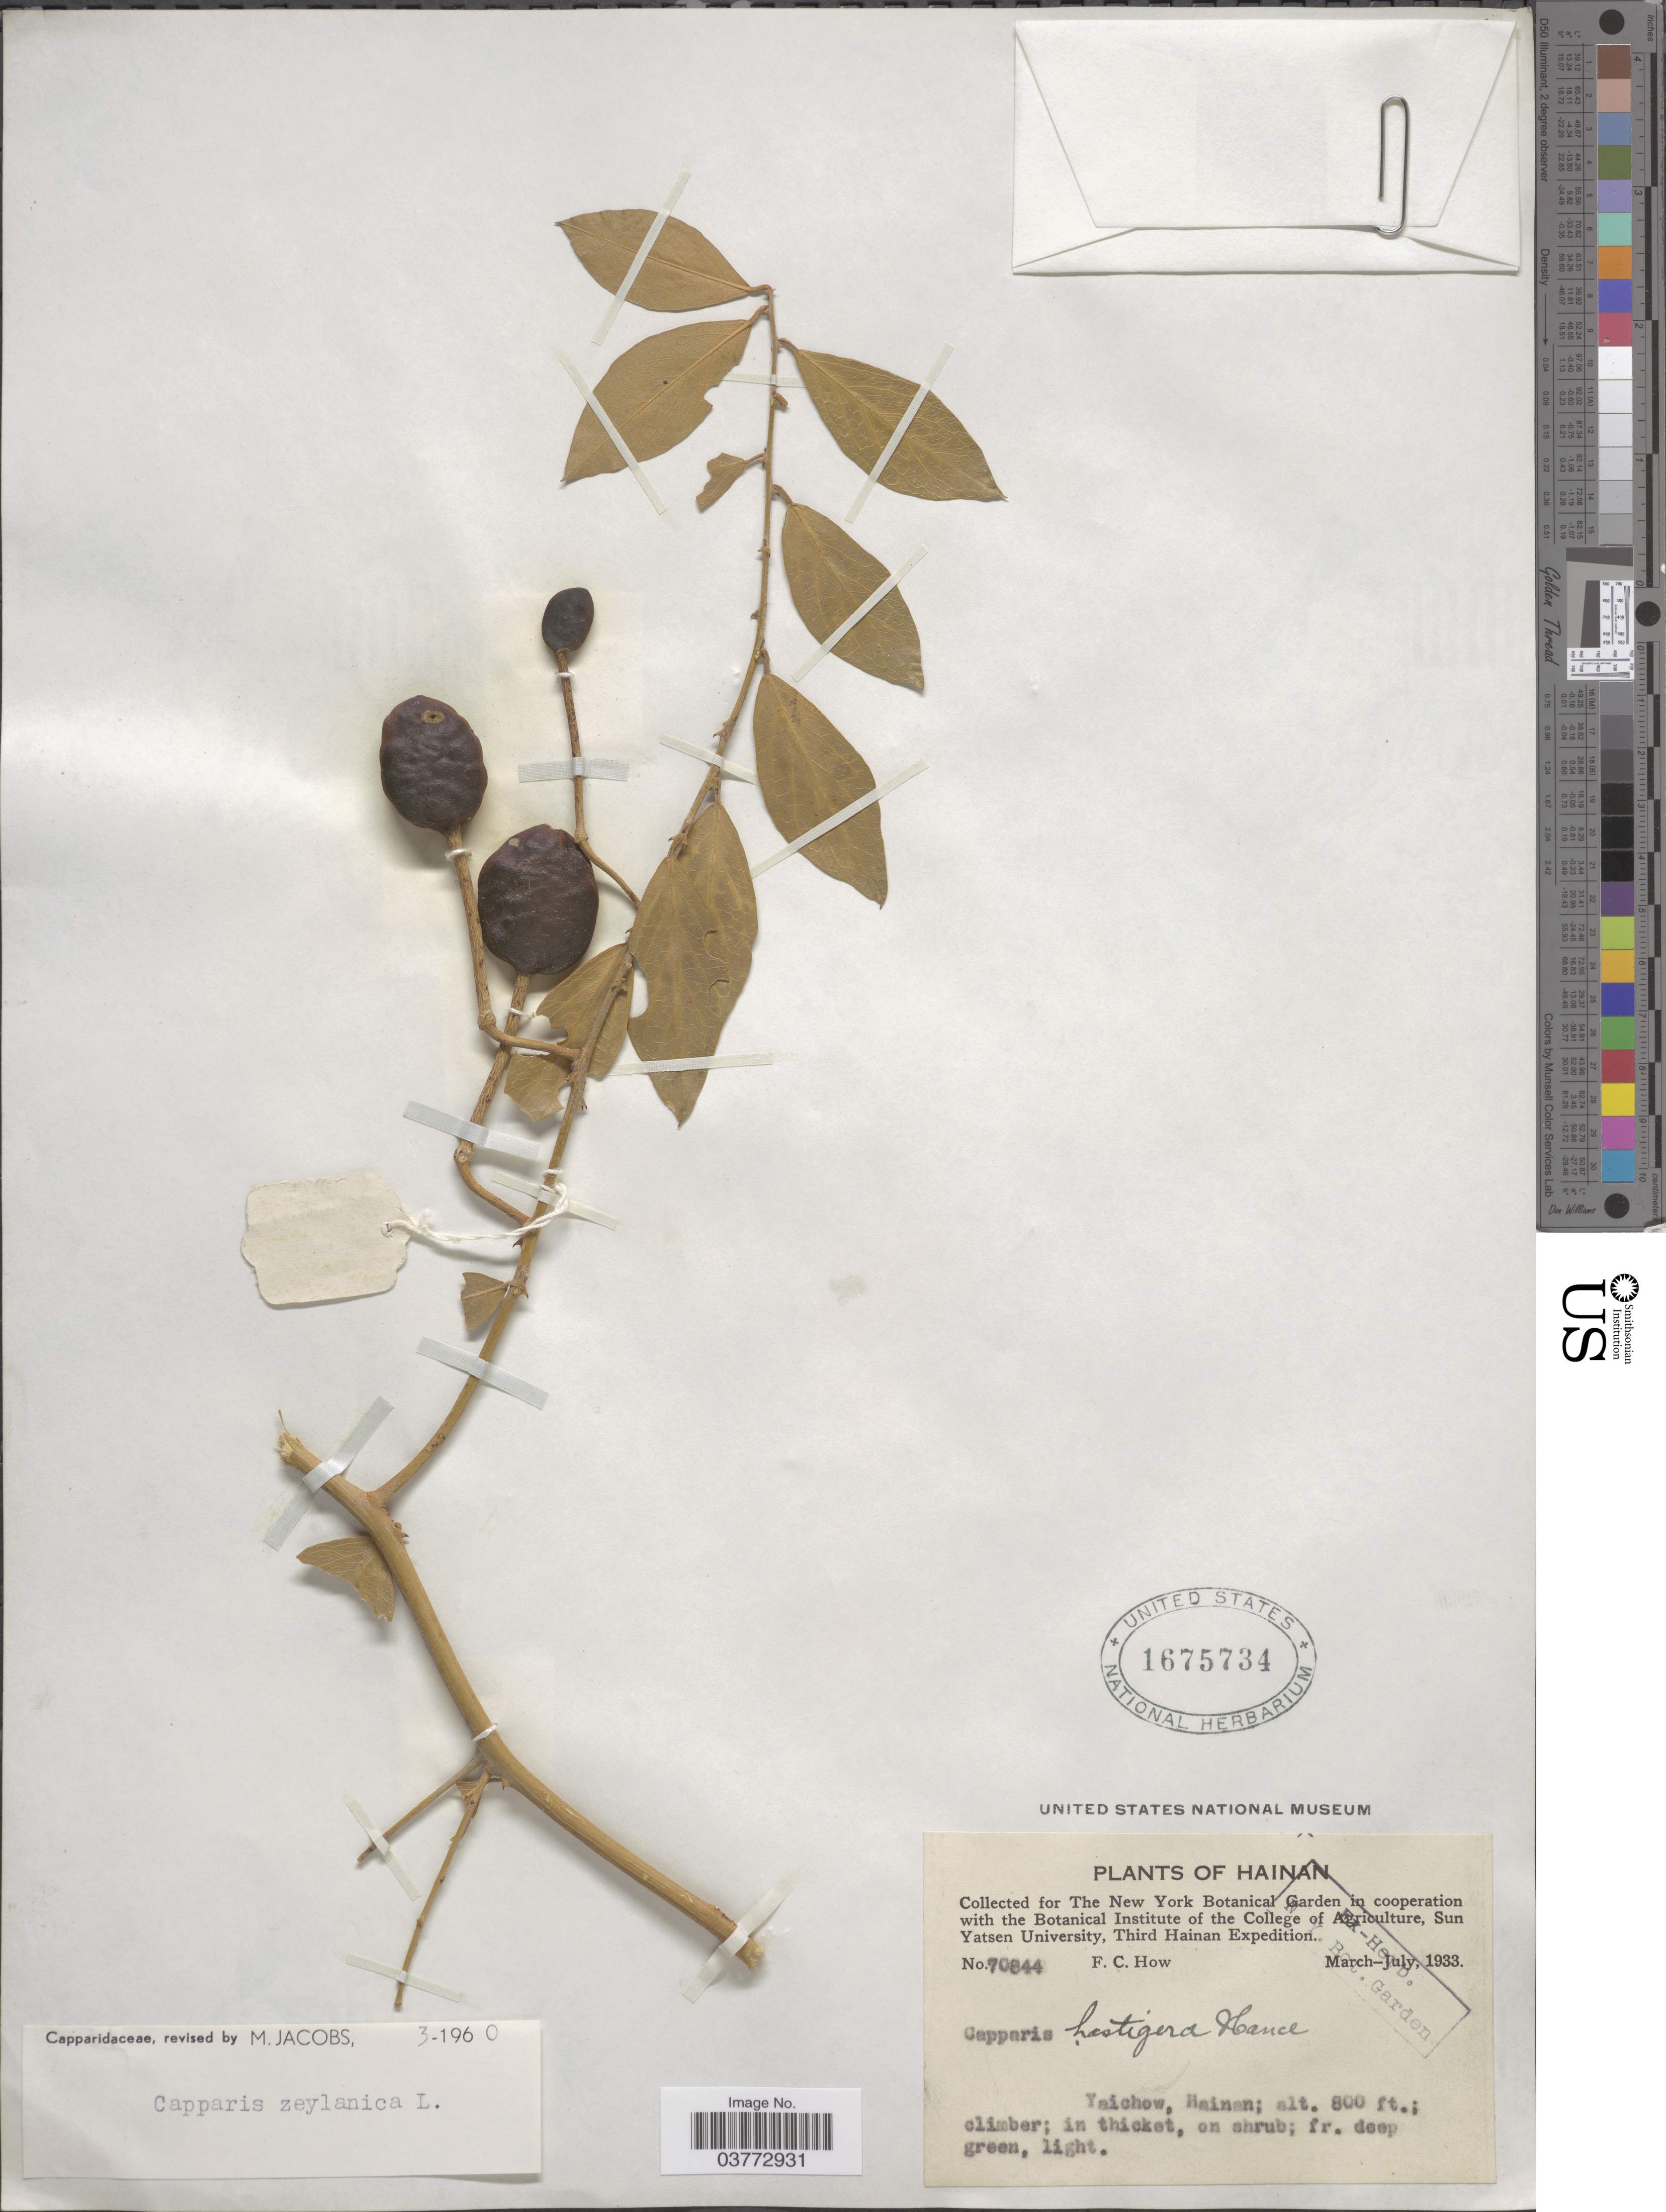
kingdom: Plantae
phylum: Tracheophyta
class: Magnoliopsida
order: Brassicales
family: Capparaceae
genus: Capparis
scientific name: Capparis zeylanica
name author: L.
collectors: F. C. How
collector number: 70844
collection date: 1933-03/1933-07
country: China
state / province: Hainan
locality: Yaichow.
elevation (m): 244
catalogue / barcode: US 1675734